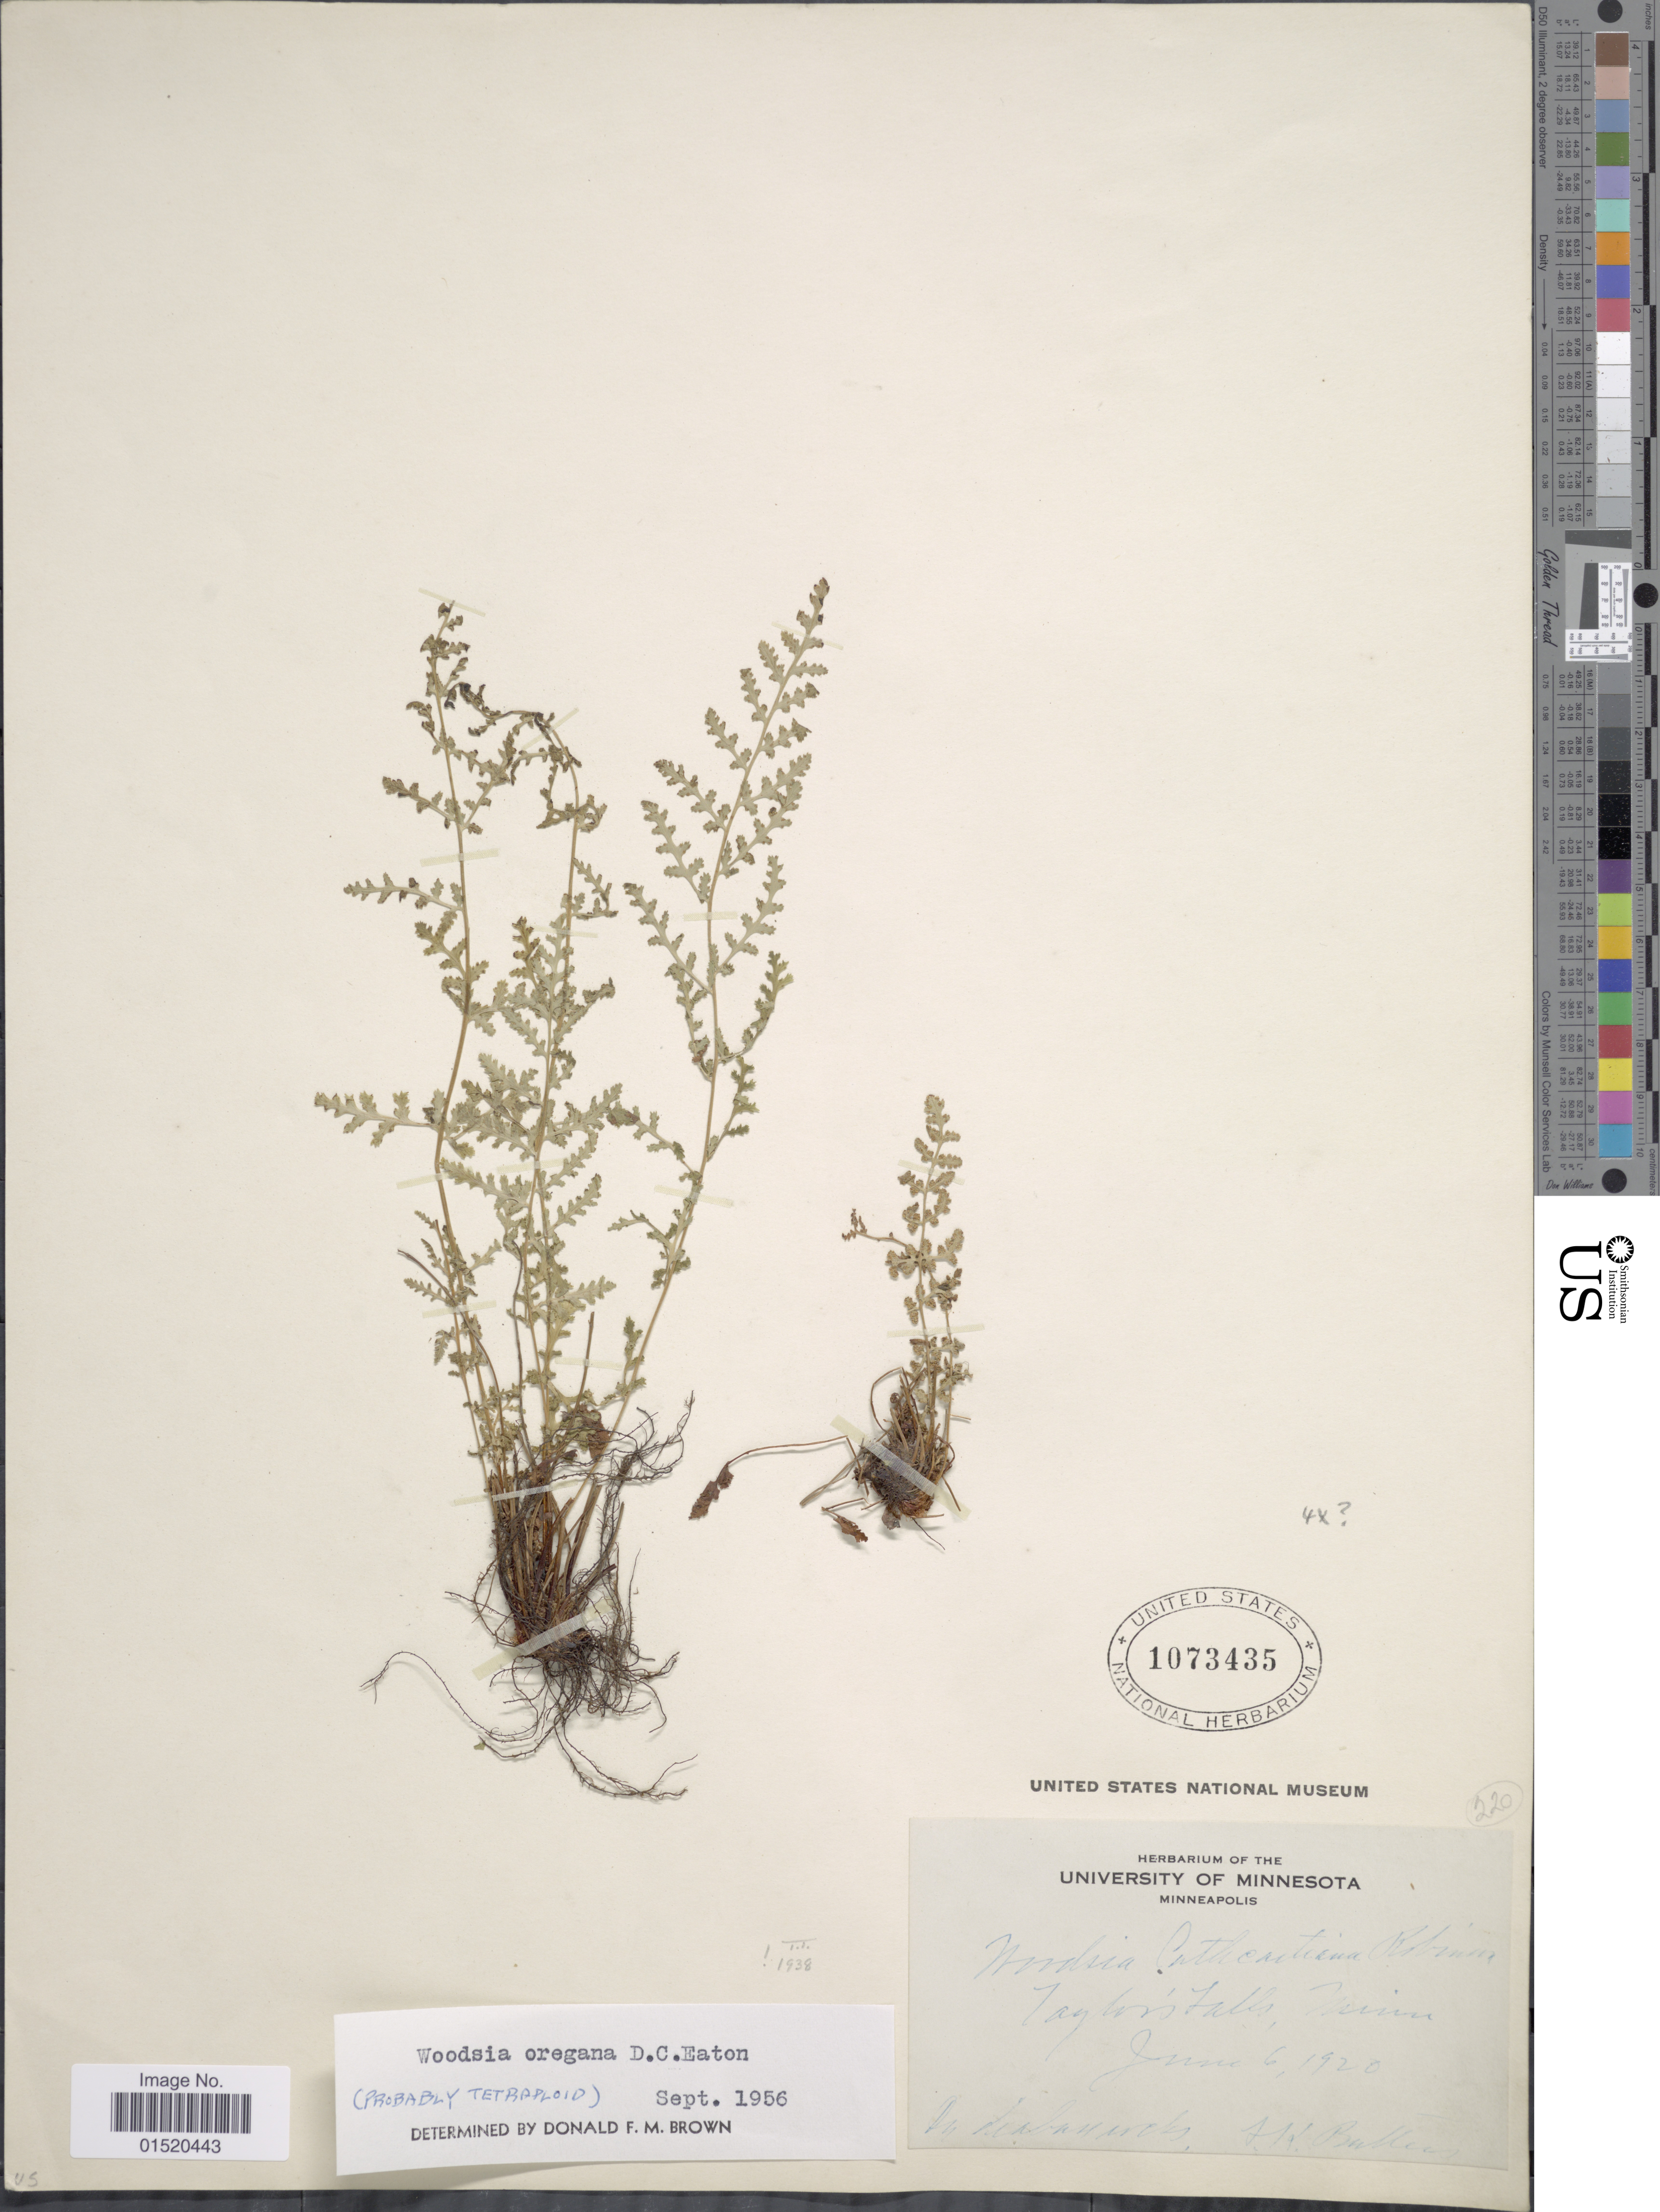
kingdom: Plantae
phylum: Tracheophyta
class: Polypodiopsida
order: Polypodiales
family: Woodsiaceae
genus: Woodsia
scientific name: Woodsia oregana var. cathcartiana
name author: (B.L. Rob.) C.V. Morton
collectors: F. Bullens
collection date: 1920-06-06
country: United States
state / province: Minnesota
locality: Taylors Falls.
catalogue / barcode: US 1073435